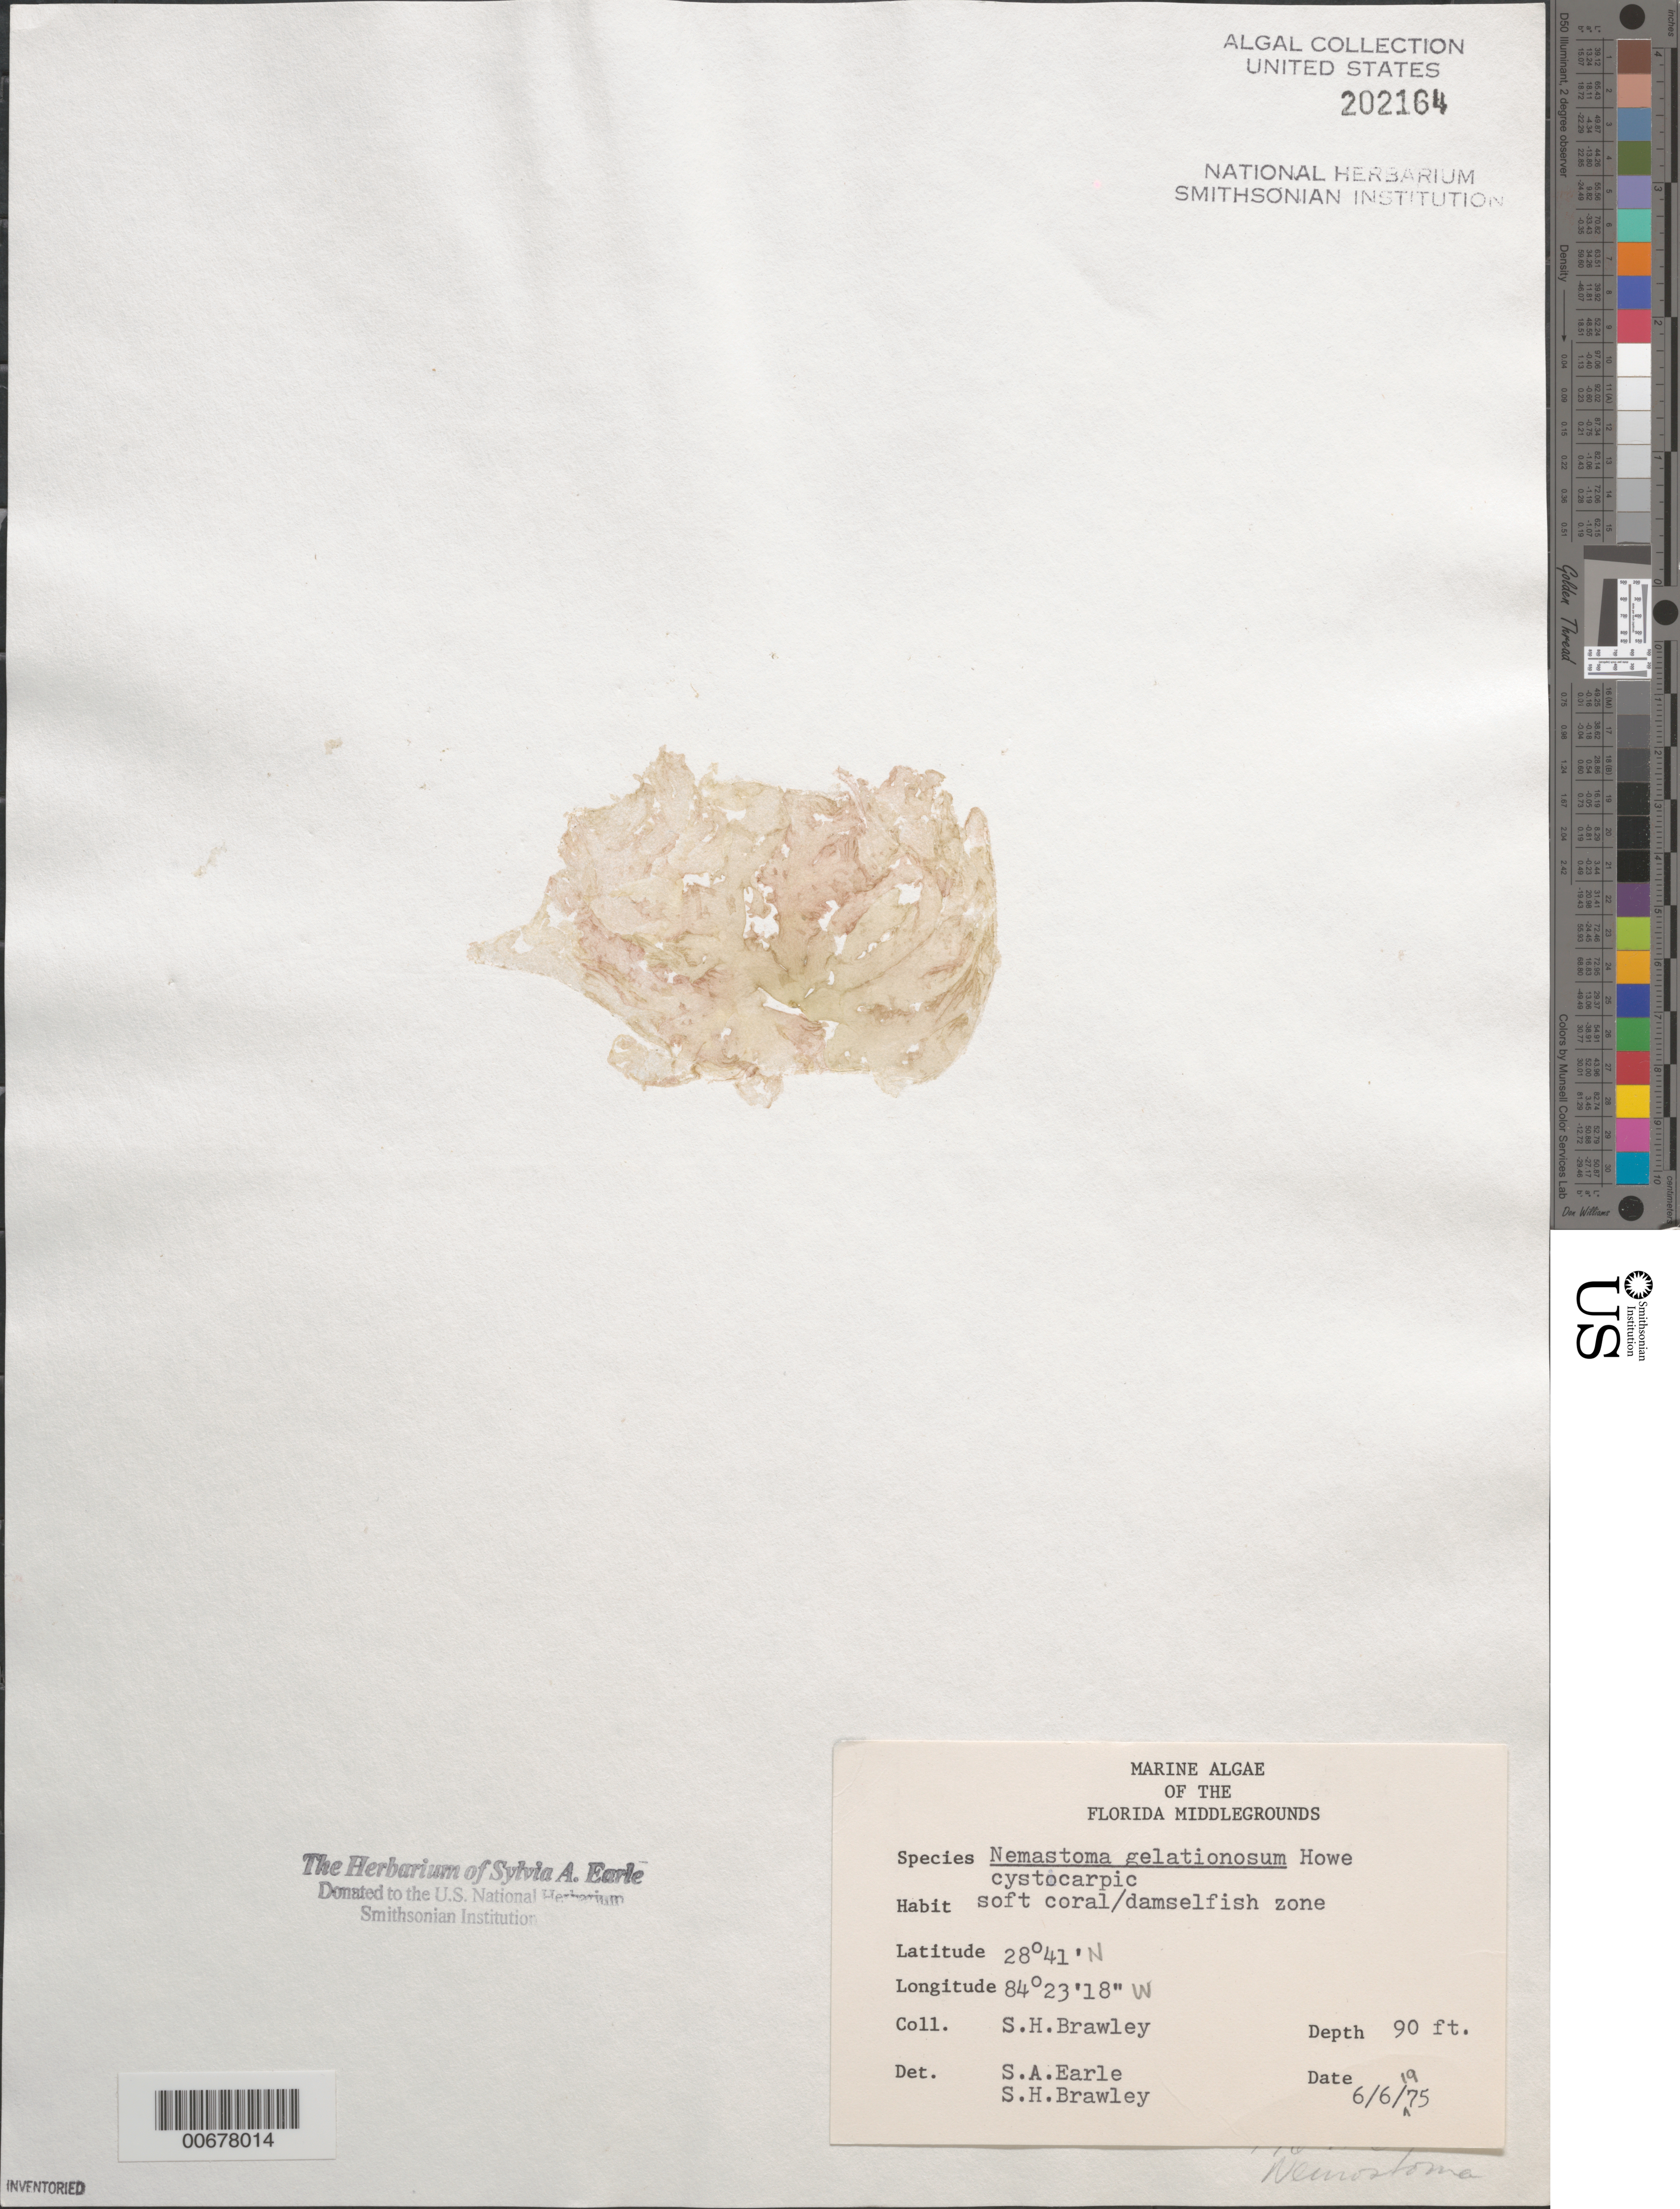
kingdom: Plantae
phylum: Rhodophyta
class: Florideophyceae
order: Nemastomatales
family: Nemastomataceae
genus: Platoma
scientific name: Platoma gelatinosum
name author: (Howe) Schneider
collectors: S. Brawley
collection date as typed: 06 Jun 1975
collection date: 1975-06-06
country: United States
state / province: Florida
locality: Florida Middle Grounds, Gulf of Mexico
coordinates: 28 41' N, 84 23'18"W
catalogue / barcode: US 202164